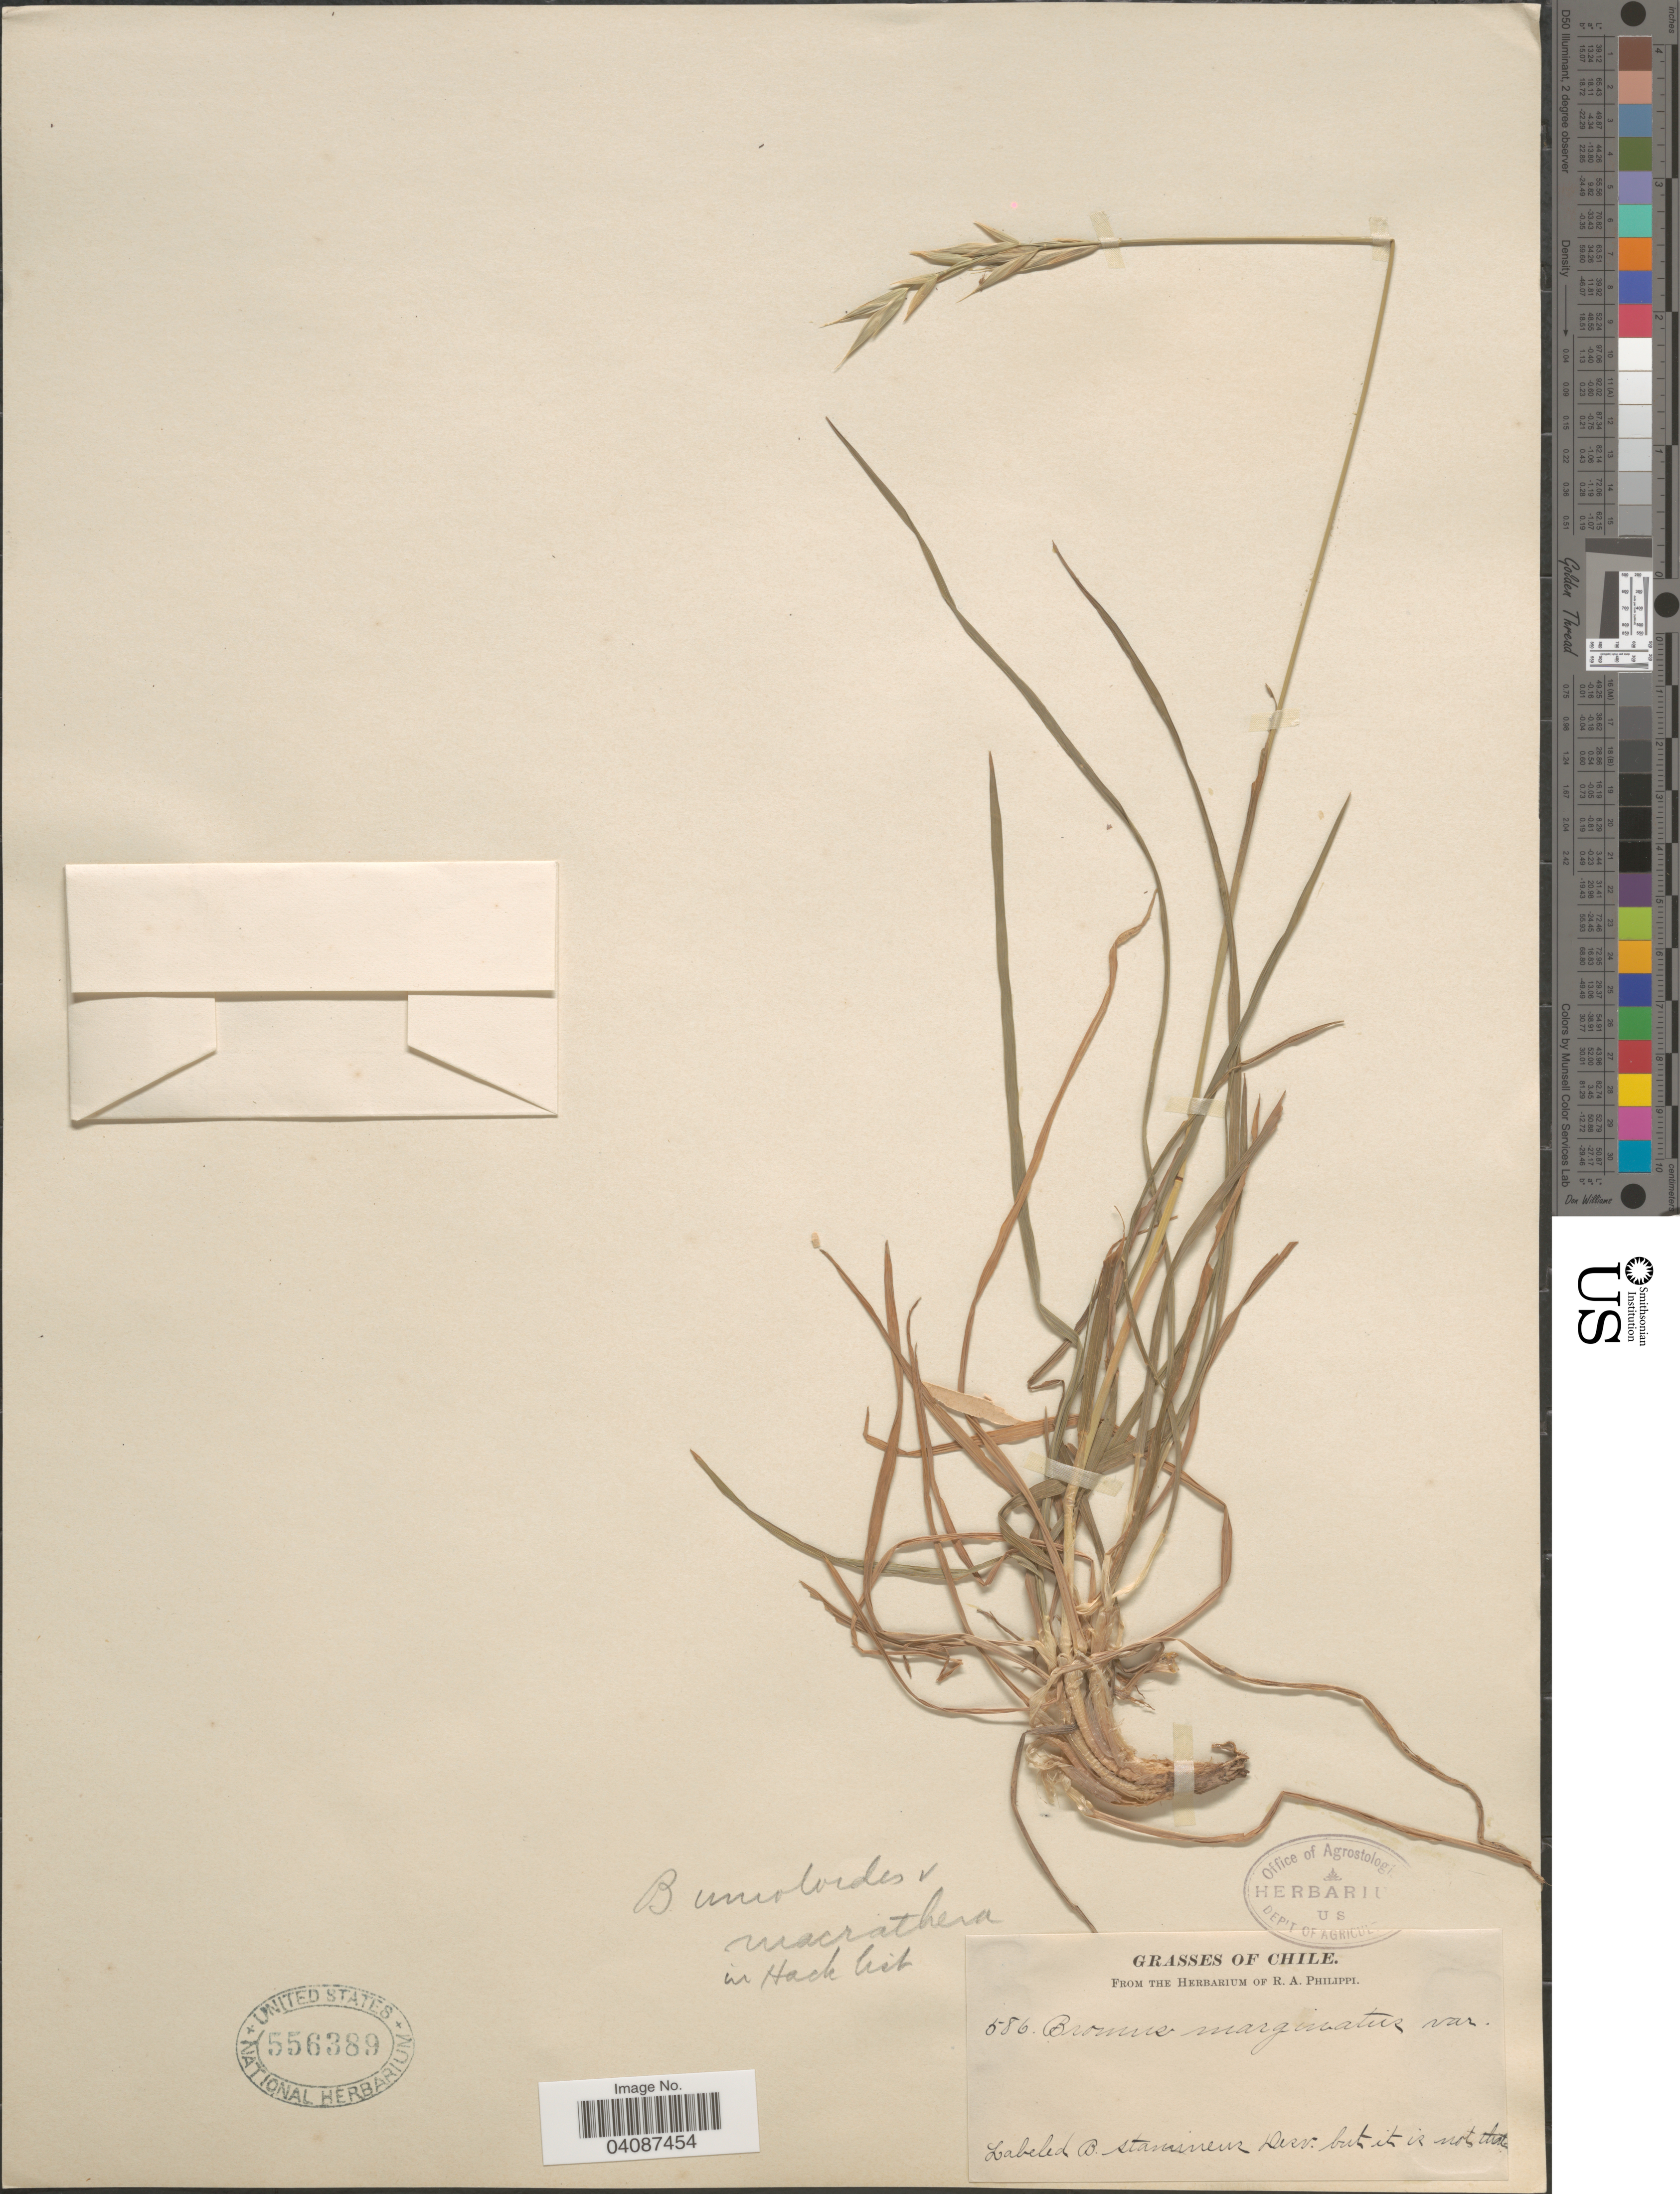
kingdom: Plantae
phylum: Tracheophyta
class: Liliopsida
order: Poales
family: Poaceae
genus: Bromus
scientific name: Bromus sp.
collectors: ex. herb. R.A. Philippi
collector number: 586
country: Chile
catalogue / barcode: US 556389